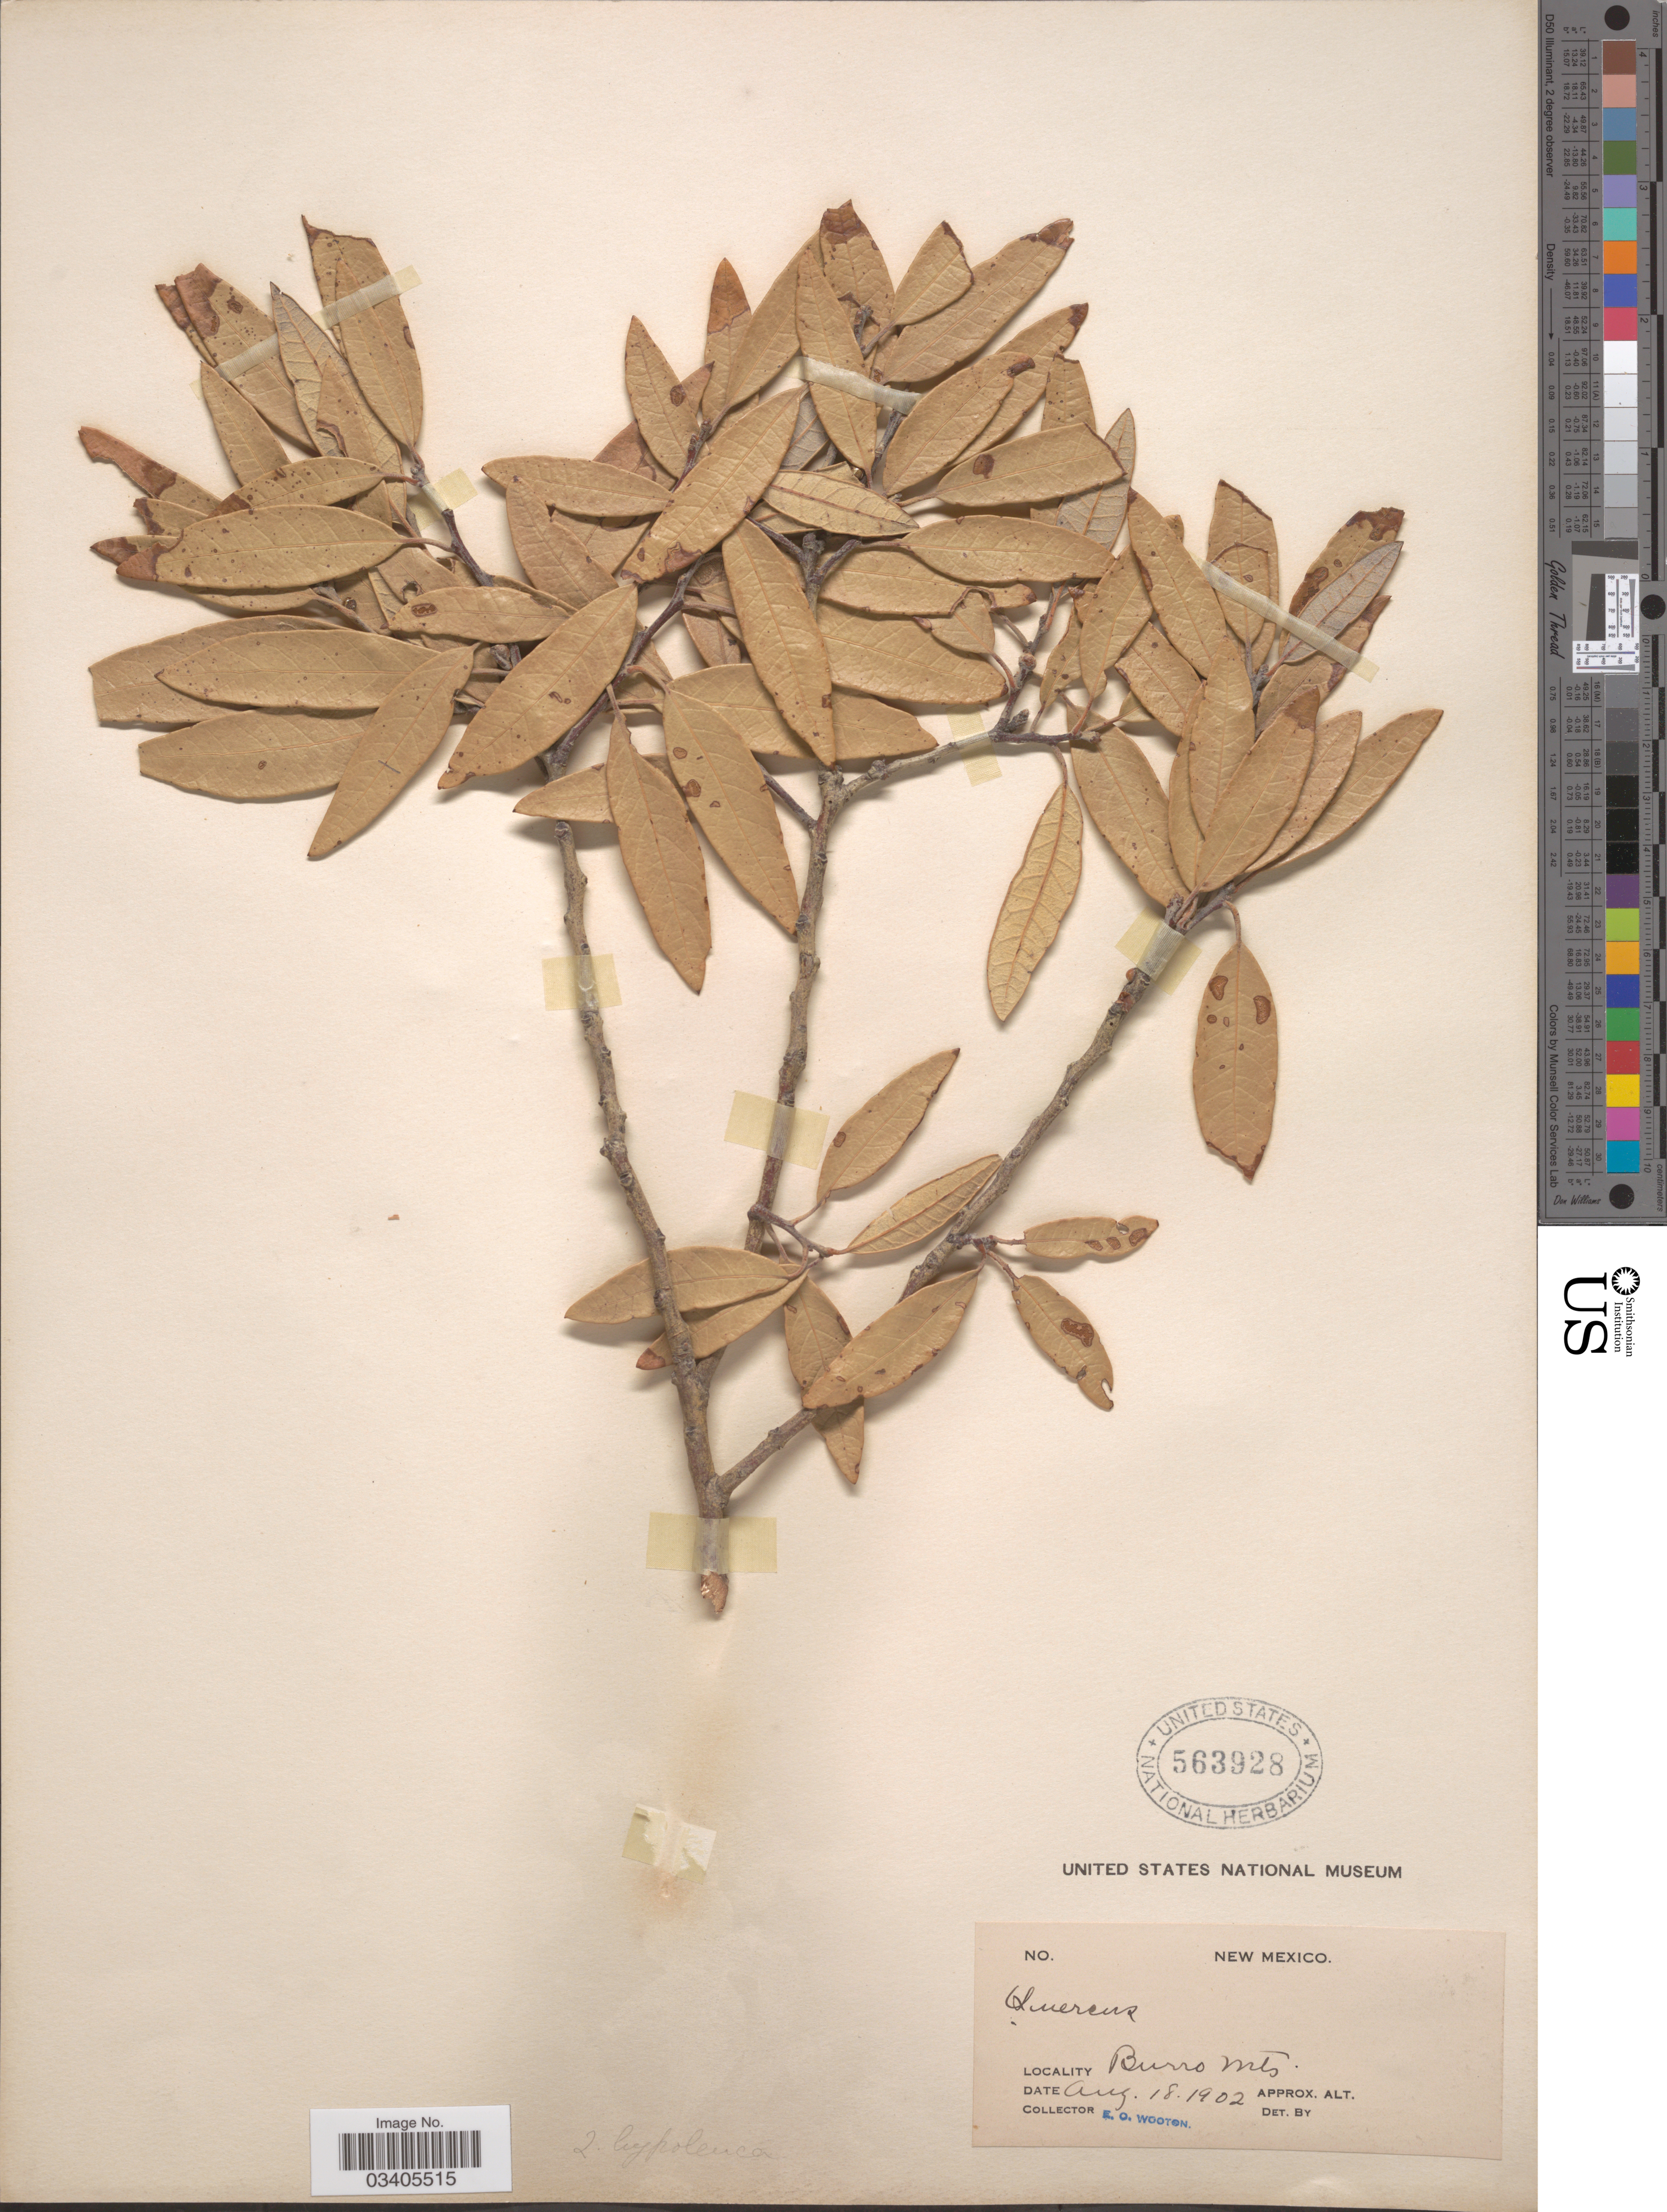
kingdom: Plantae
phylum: Tracheophyta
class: Magnoliopsida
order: Fagales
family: Fagaceae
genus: Quercus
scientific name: Quercus hypoleucoides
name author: A. Camus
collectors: E. O. Wooton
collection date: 1902-08-18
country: United States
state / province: New Mexico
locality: Burro Mts.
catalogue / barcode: US 563928